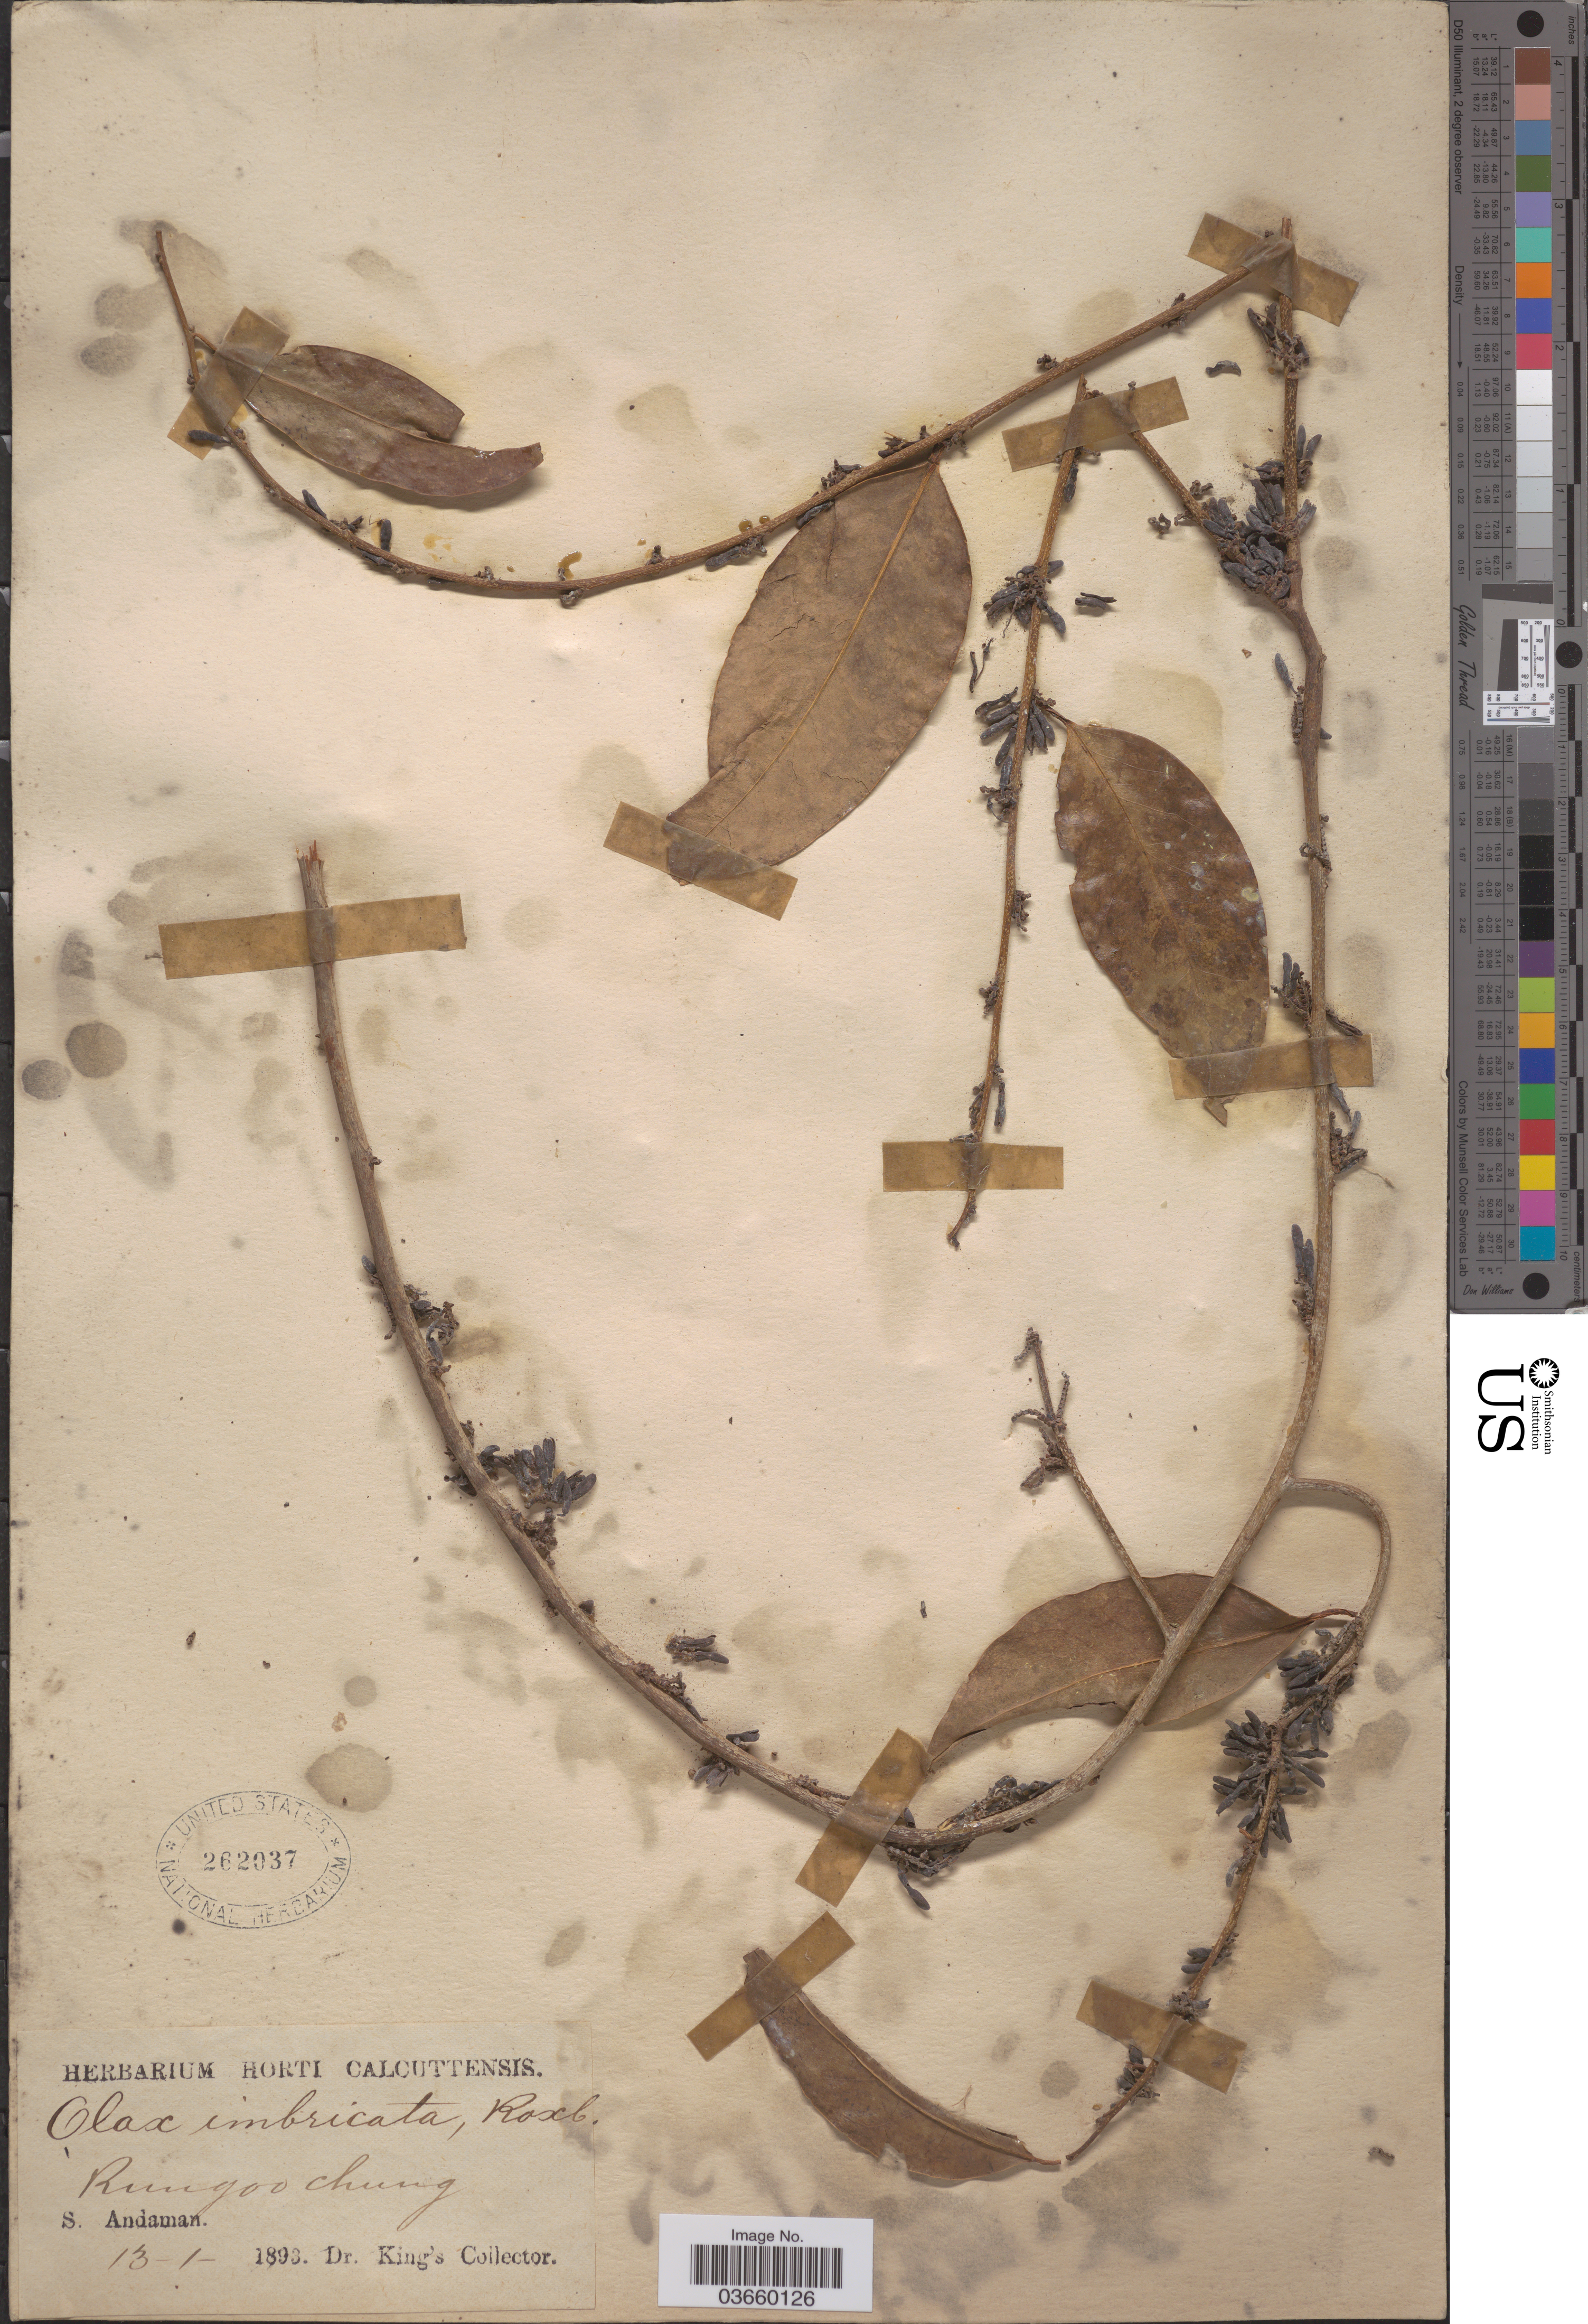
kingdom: Plantae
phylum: Tracheophyta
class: Magnoliopsida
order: Santalales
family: Olacaceae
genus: Olax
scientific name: Olax imbricata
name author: Roxb.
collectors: Dr. King's collector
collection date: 1893-01-13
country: India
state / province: Andaman and Nicobar Islands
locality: Rungoo chung. S. Andaman.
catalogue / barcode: US 262037